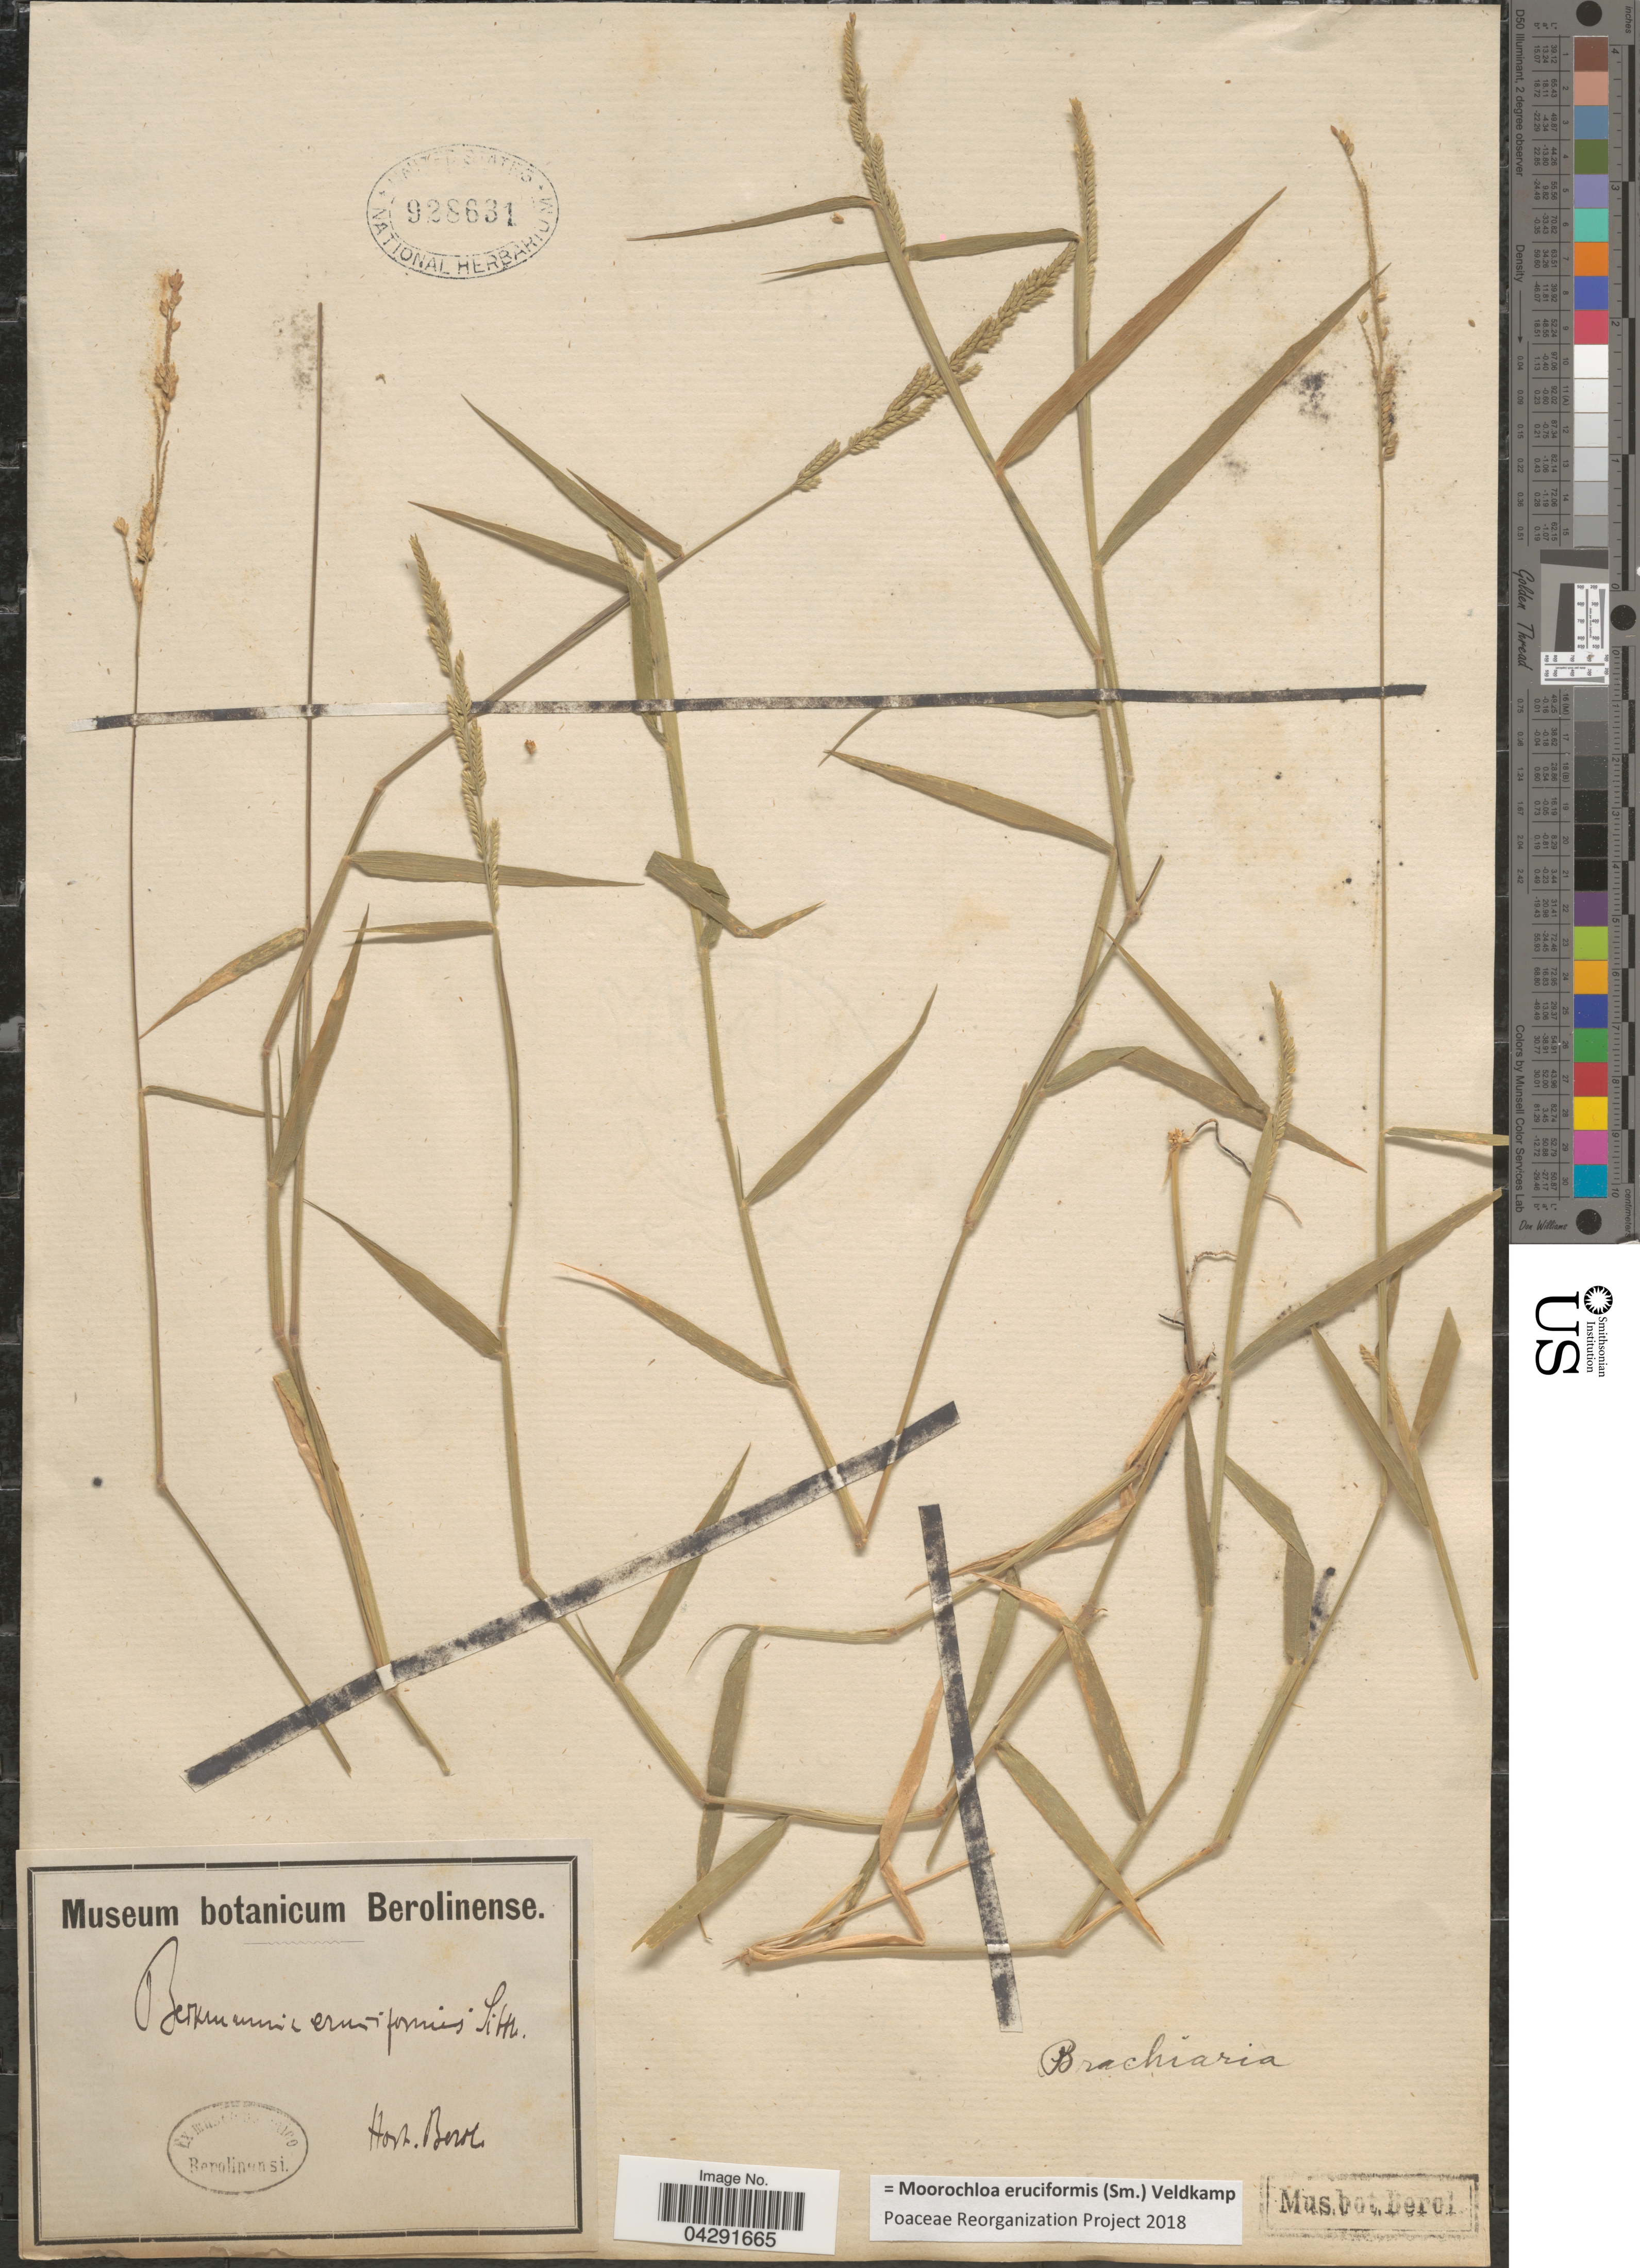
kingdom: Plantae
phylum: Tracheophyta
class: Liliopsida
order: Poales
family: Poaceae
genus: Moorochloa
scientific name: Moorochloa eruciformis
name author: (Sm.) Veldkamp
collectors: ex Museo Botanico Berolinensi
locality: Hort. Berol.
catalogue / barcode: US 928631